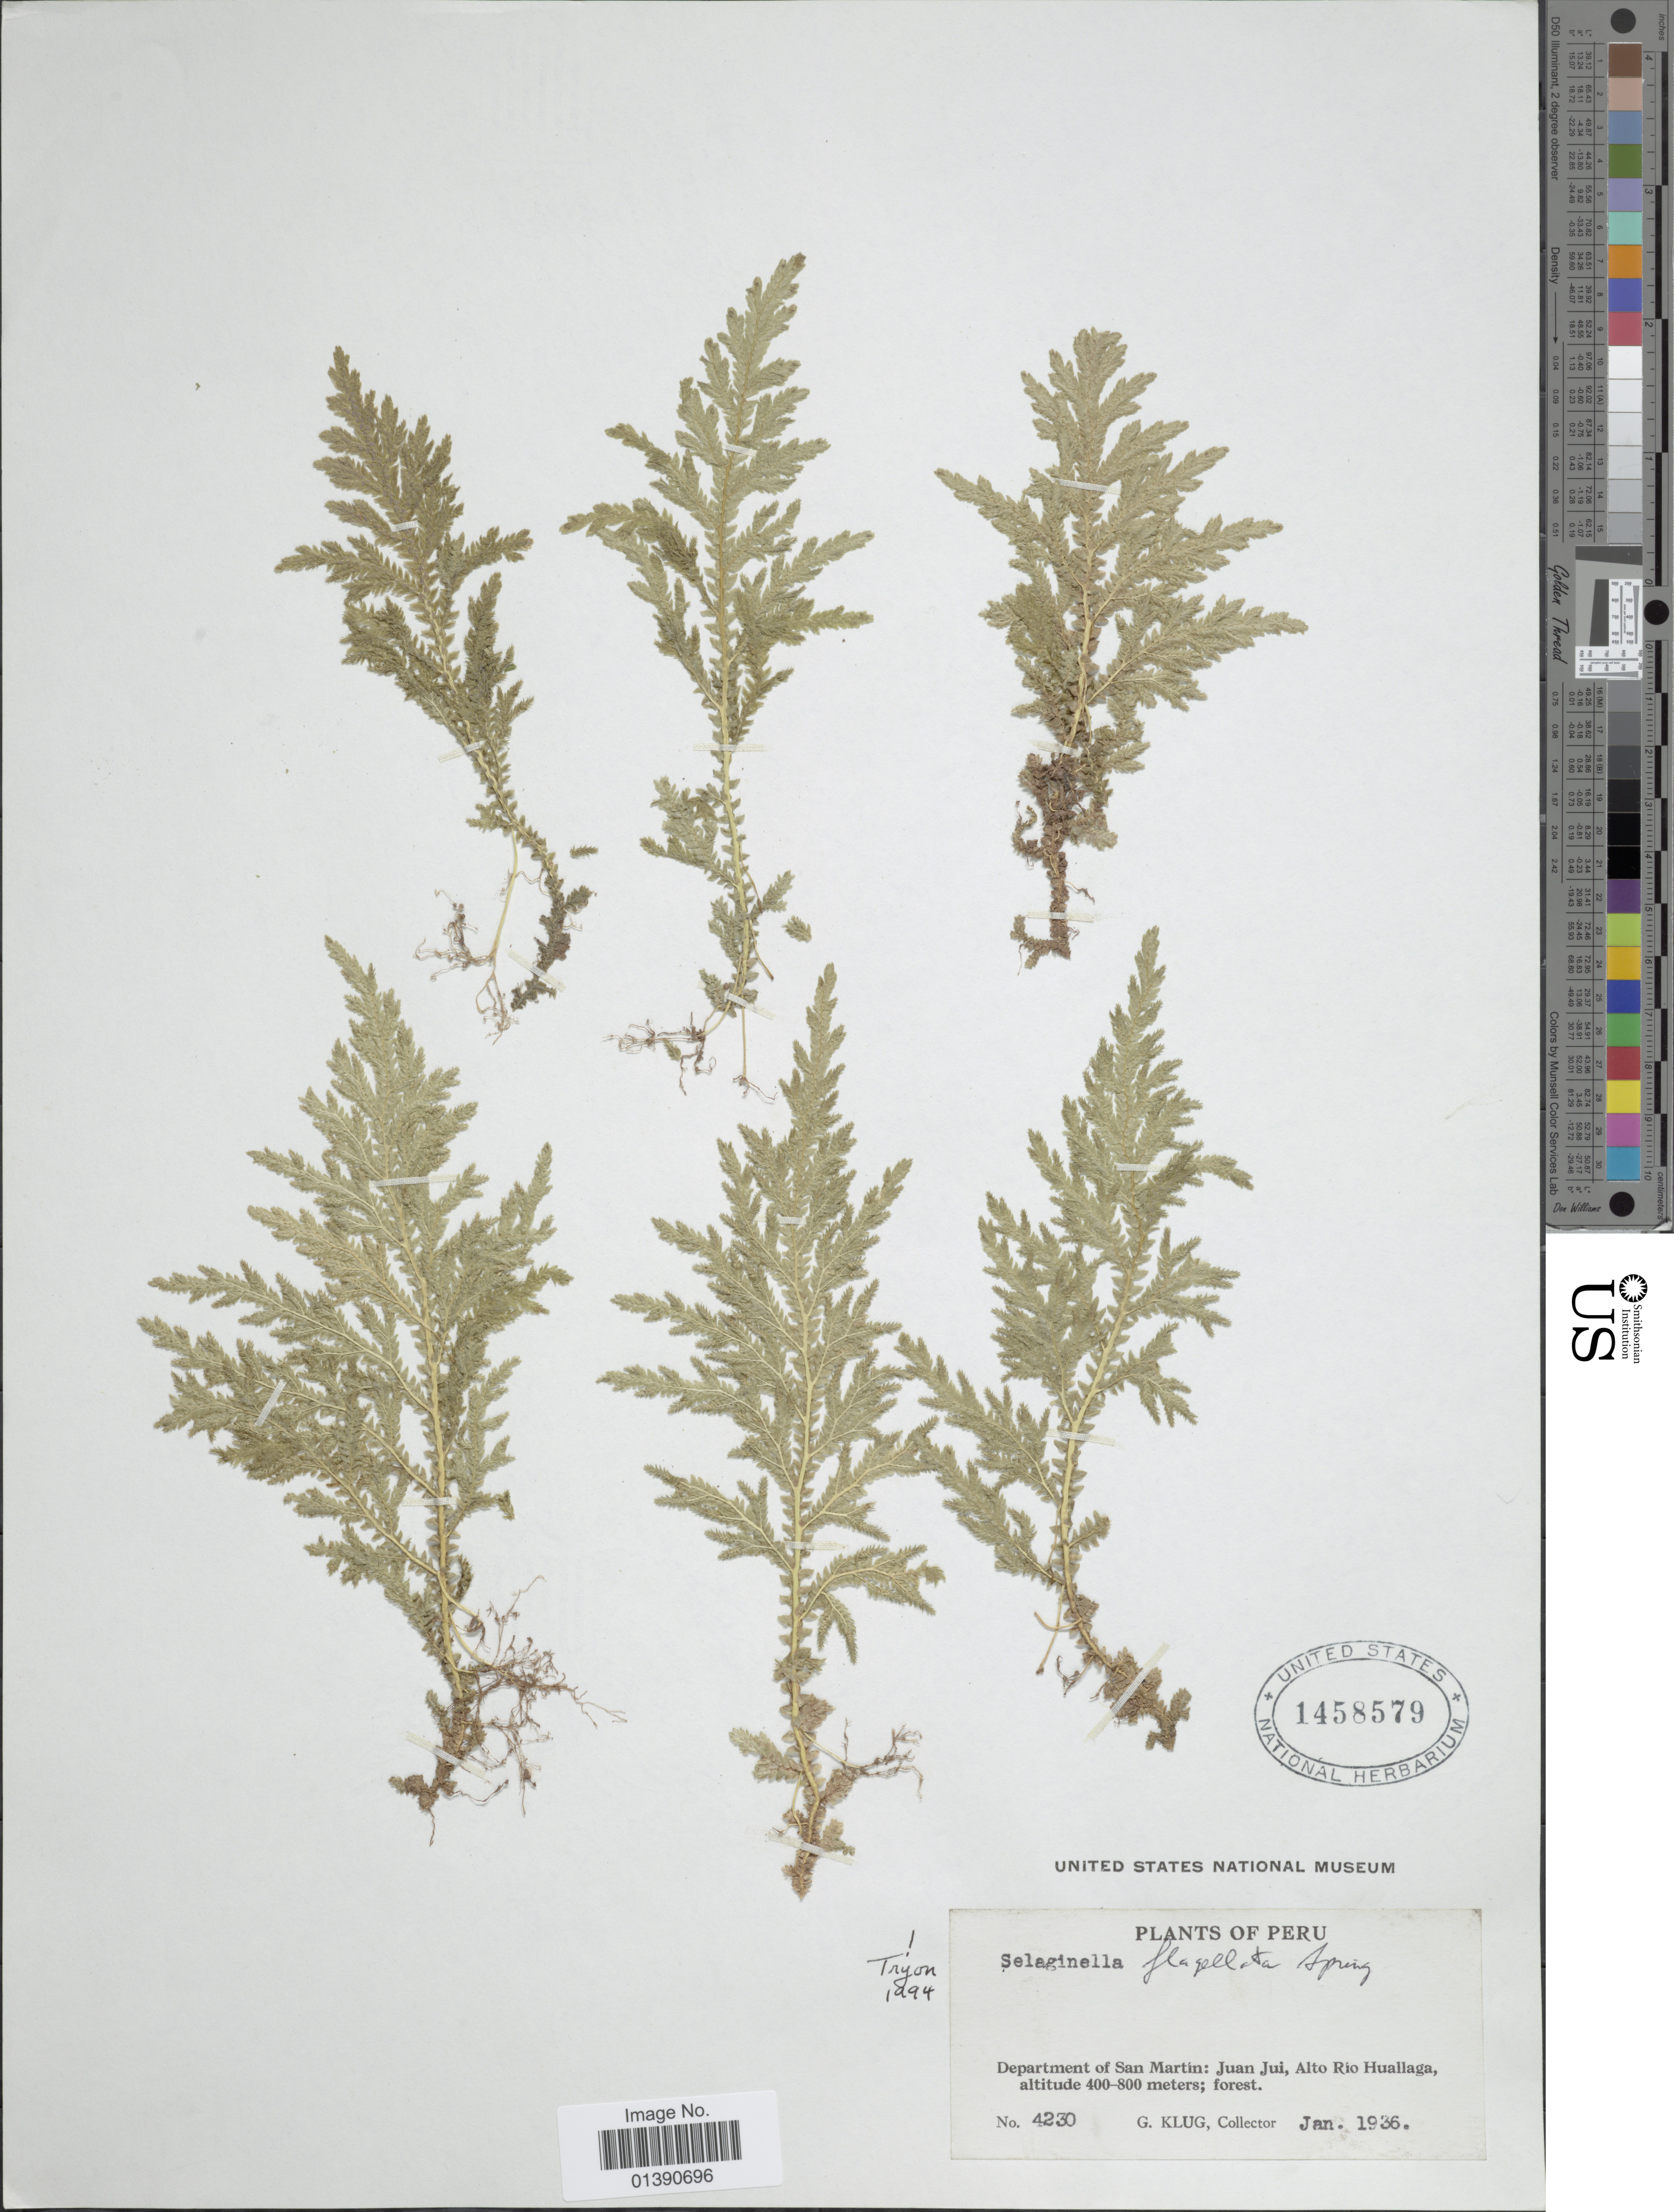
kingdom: Plantae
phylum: Tracheophyta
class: Lycopodiopsida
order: Selaginellales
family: Selaginellaceae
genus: Selaginella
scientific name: Selaginella flagellata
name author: Spring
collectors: G. Klug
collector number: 4230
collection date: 1936-01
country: Peru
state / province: San Martín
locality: Juan Jui, Alto Rio Huallaga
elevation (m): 400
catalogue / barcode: US 1458579